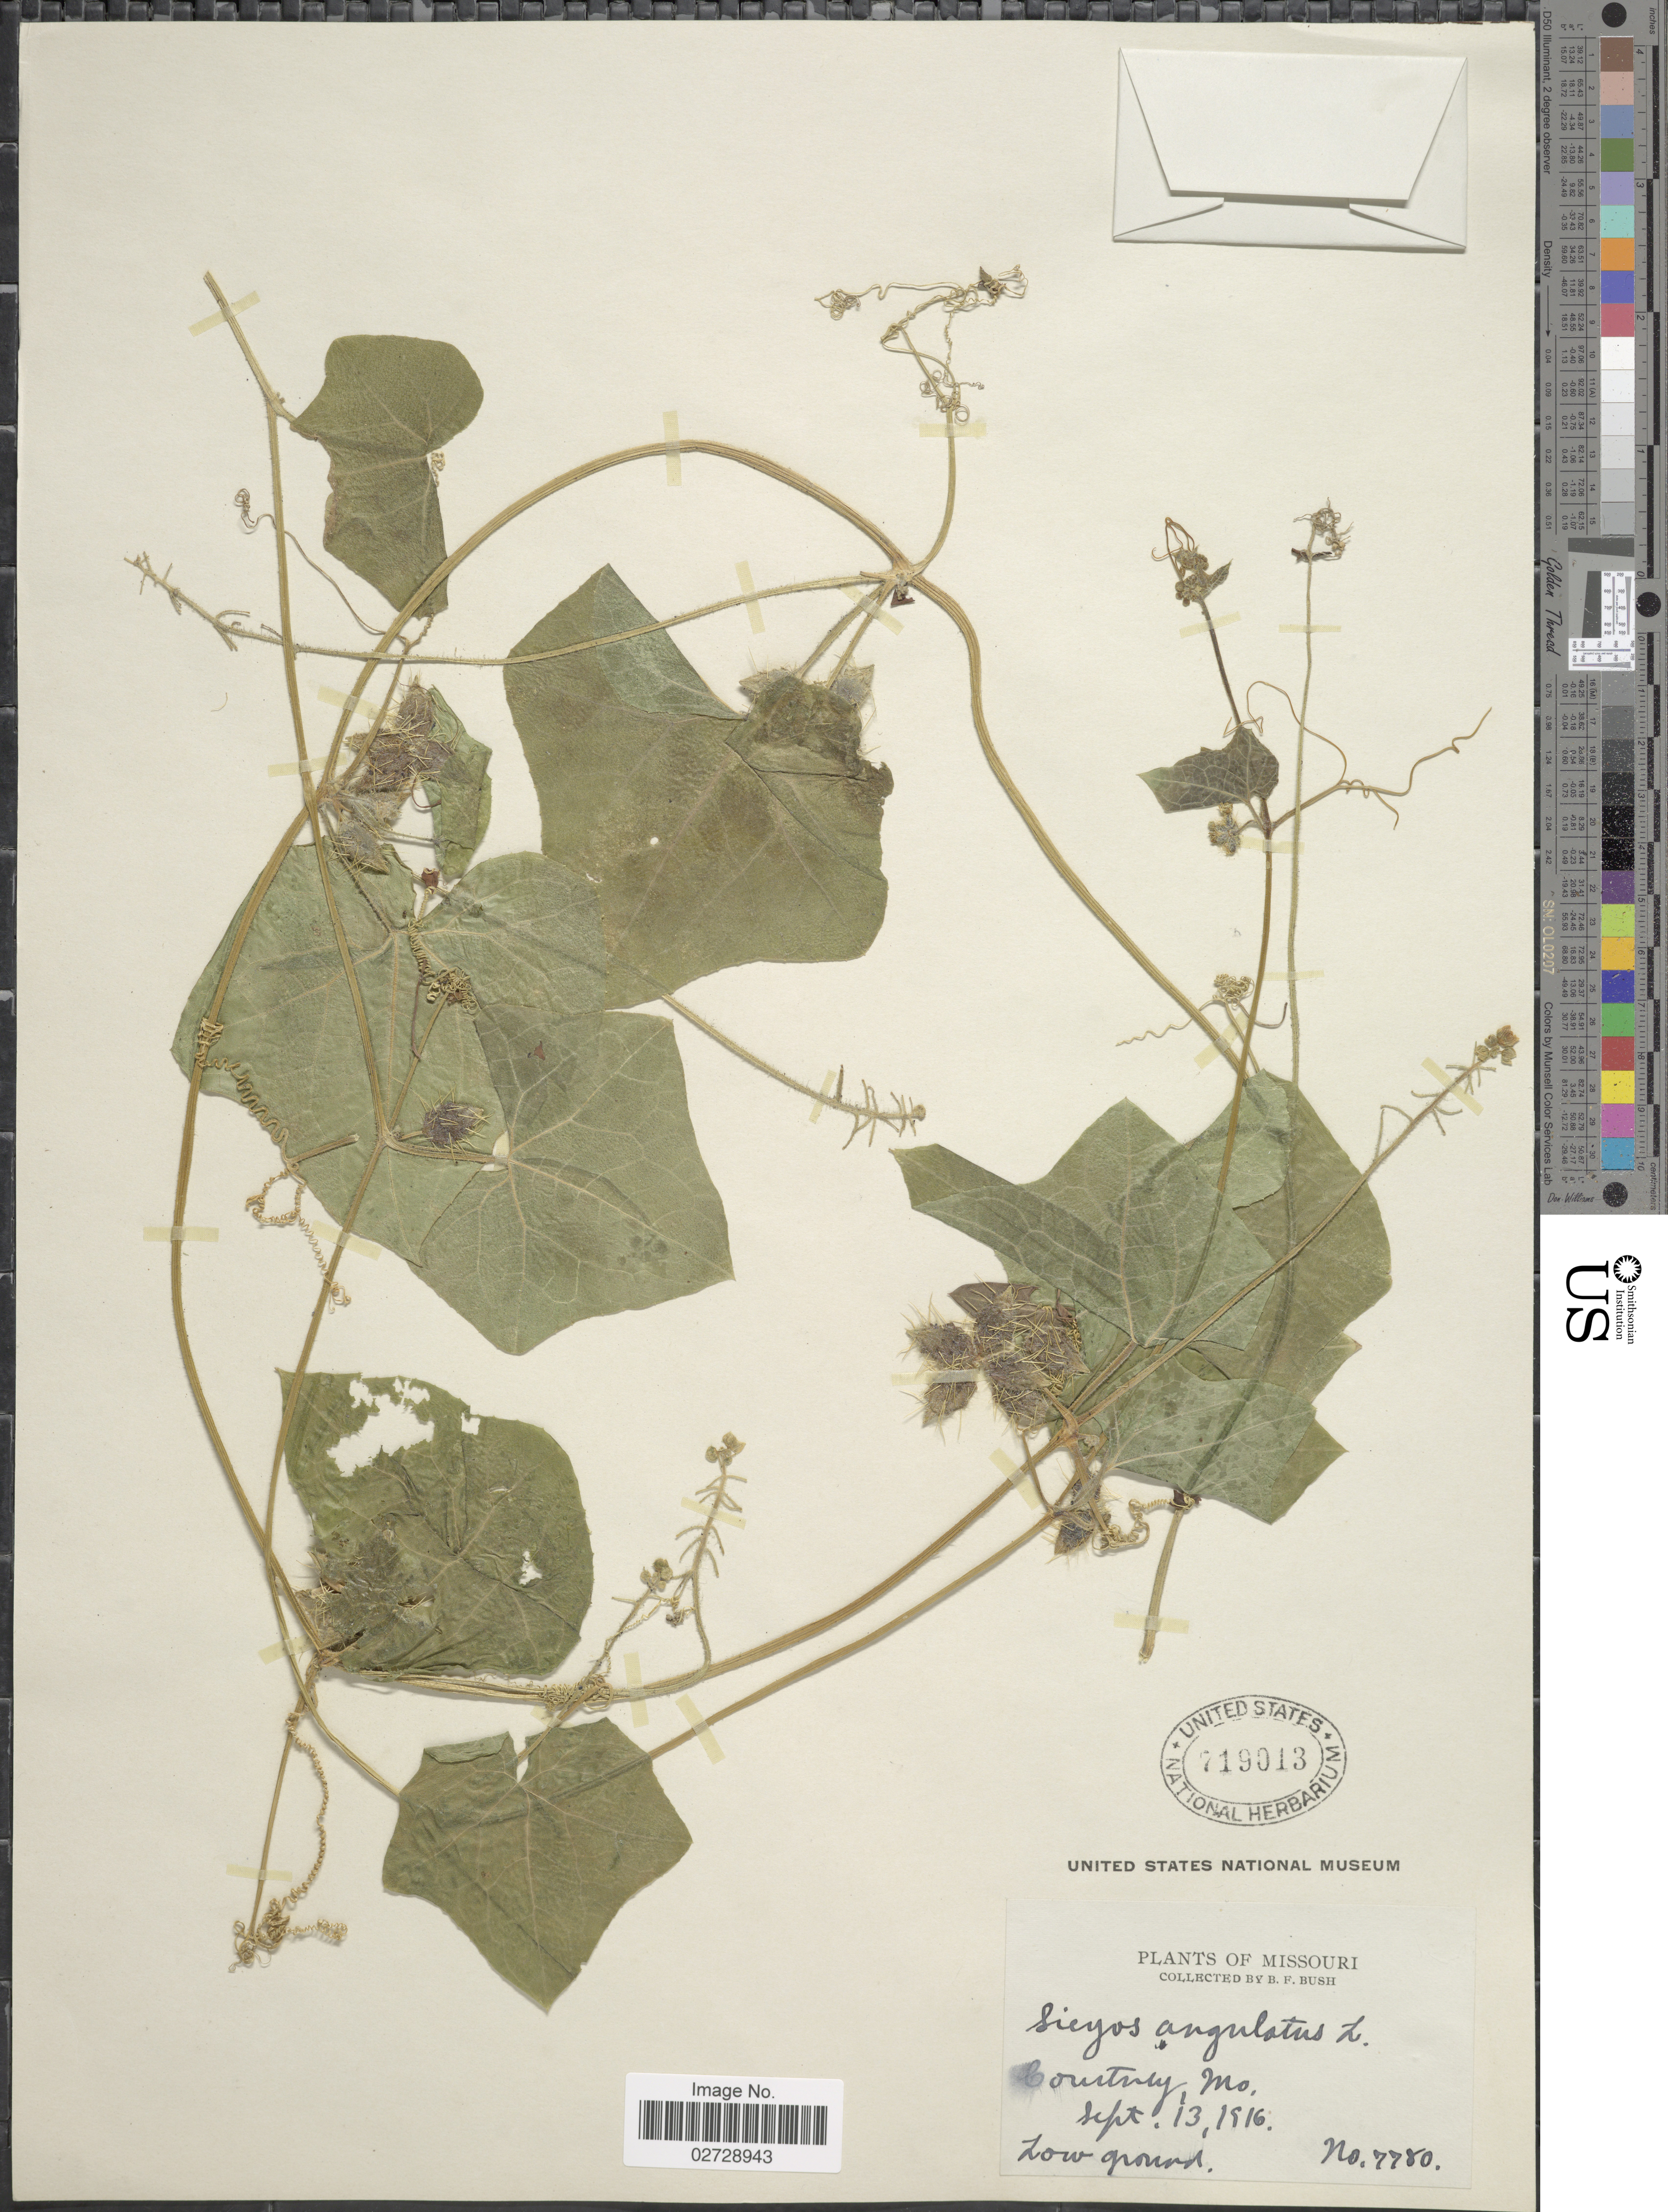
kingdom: Plantae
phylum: Tracheophyta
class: Magnoliopsida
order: Cucurbitales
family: Cucurbitaceae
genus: Sicyos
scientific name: Sicyos angulatus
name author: L.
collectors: B. F. Bush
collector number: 7780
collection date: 1916-09-13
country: United States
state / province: Missouri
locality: Courtney, Low ground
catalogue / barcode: US 719013